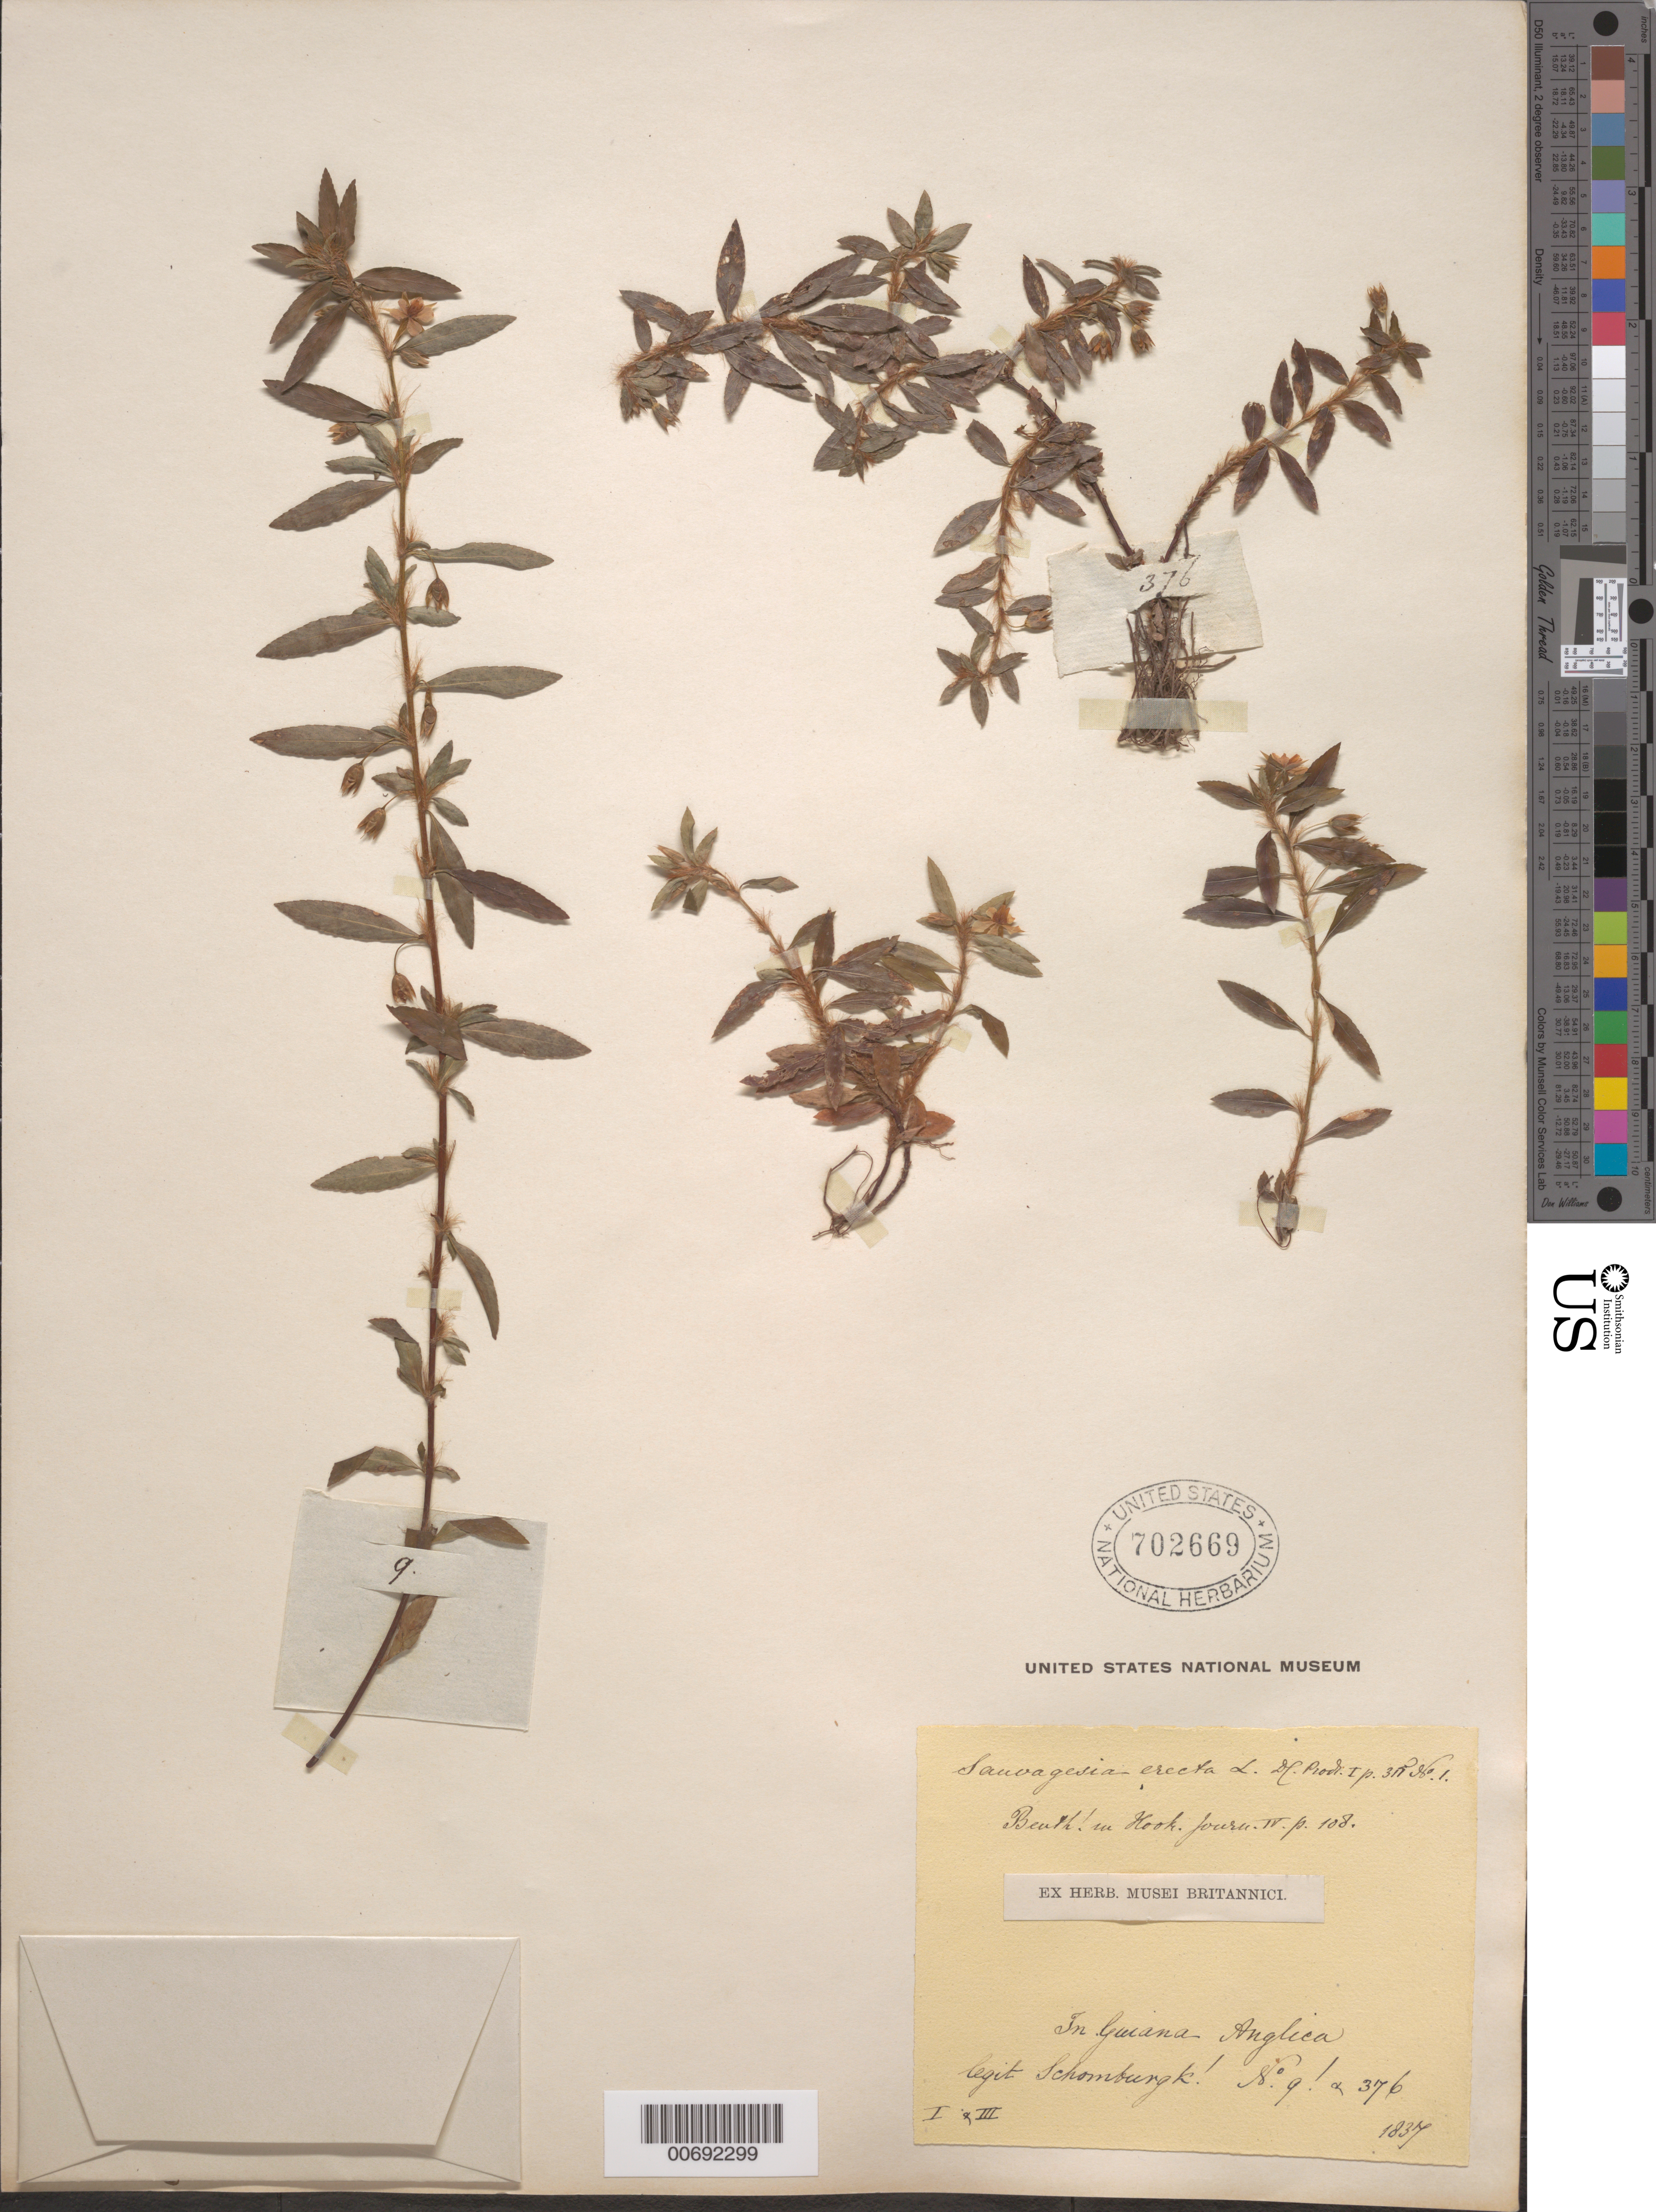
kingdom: Plantae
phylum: Tracheophyta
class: Magnoliopsida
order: Malpighiales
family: Ochnaceae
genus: Sauvagesia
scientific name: Sauvagesia erecta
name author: L.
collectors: R. H. Schomburgk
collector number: I 9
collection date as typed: January 1837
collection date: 1837-01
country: Guyana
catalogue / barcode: US 702669